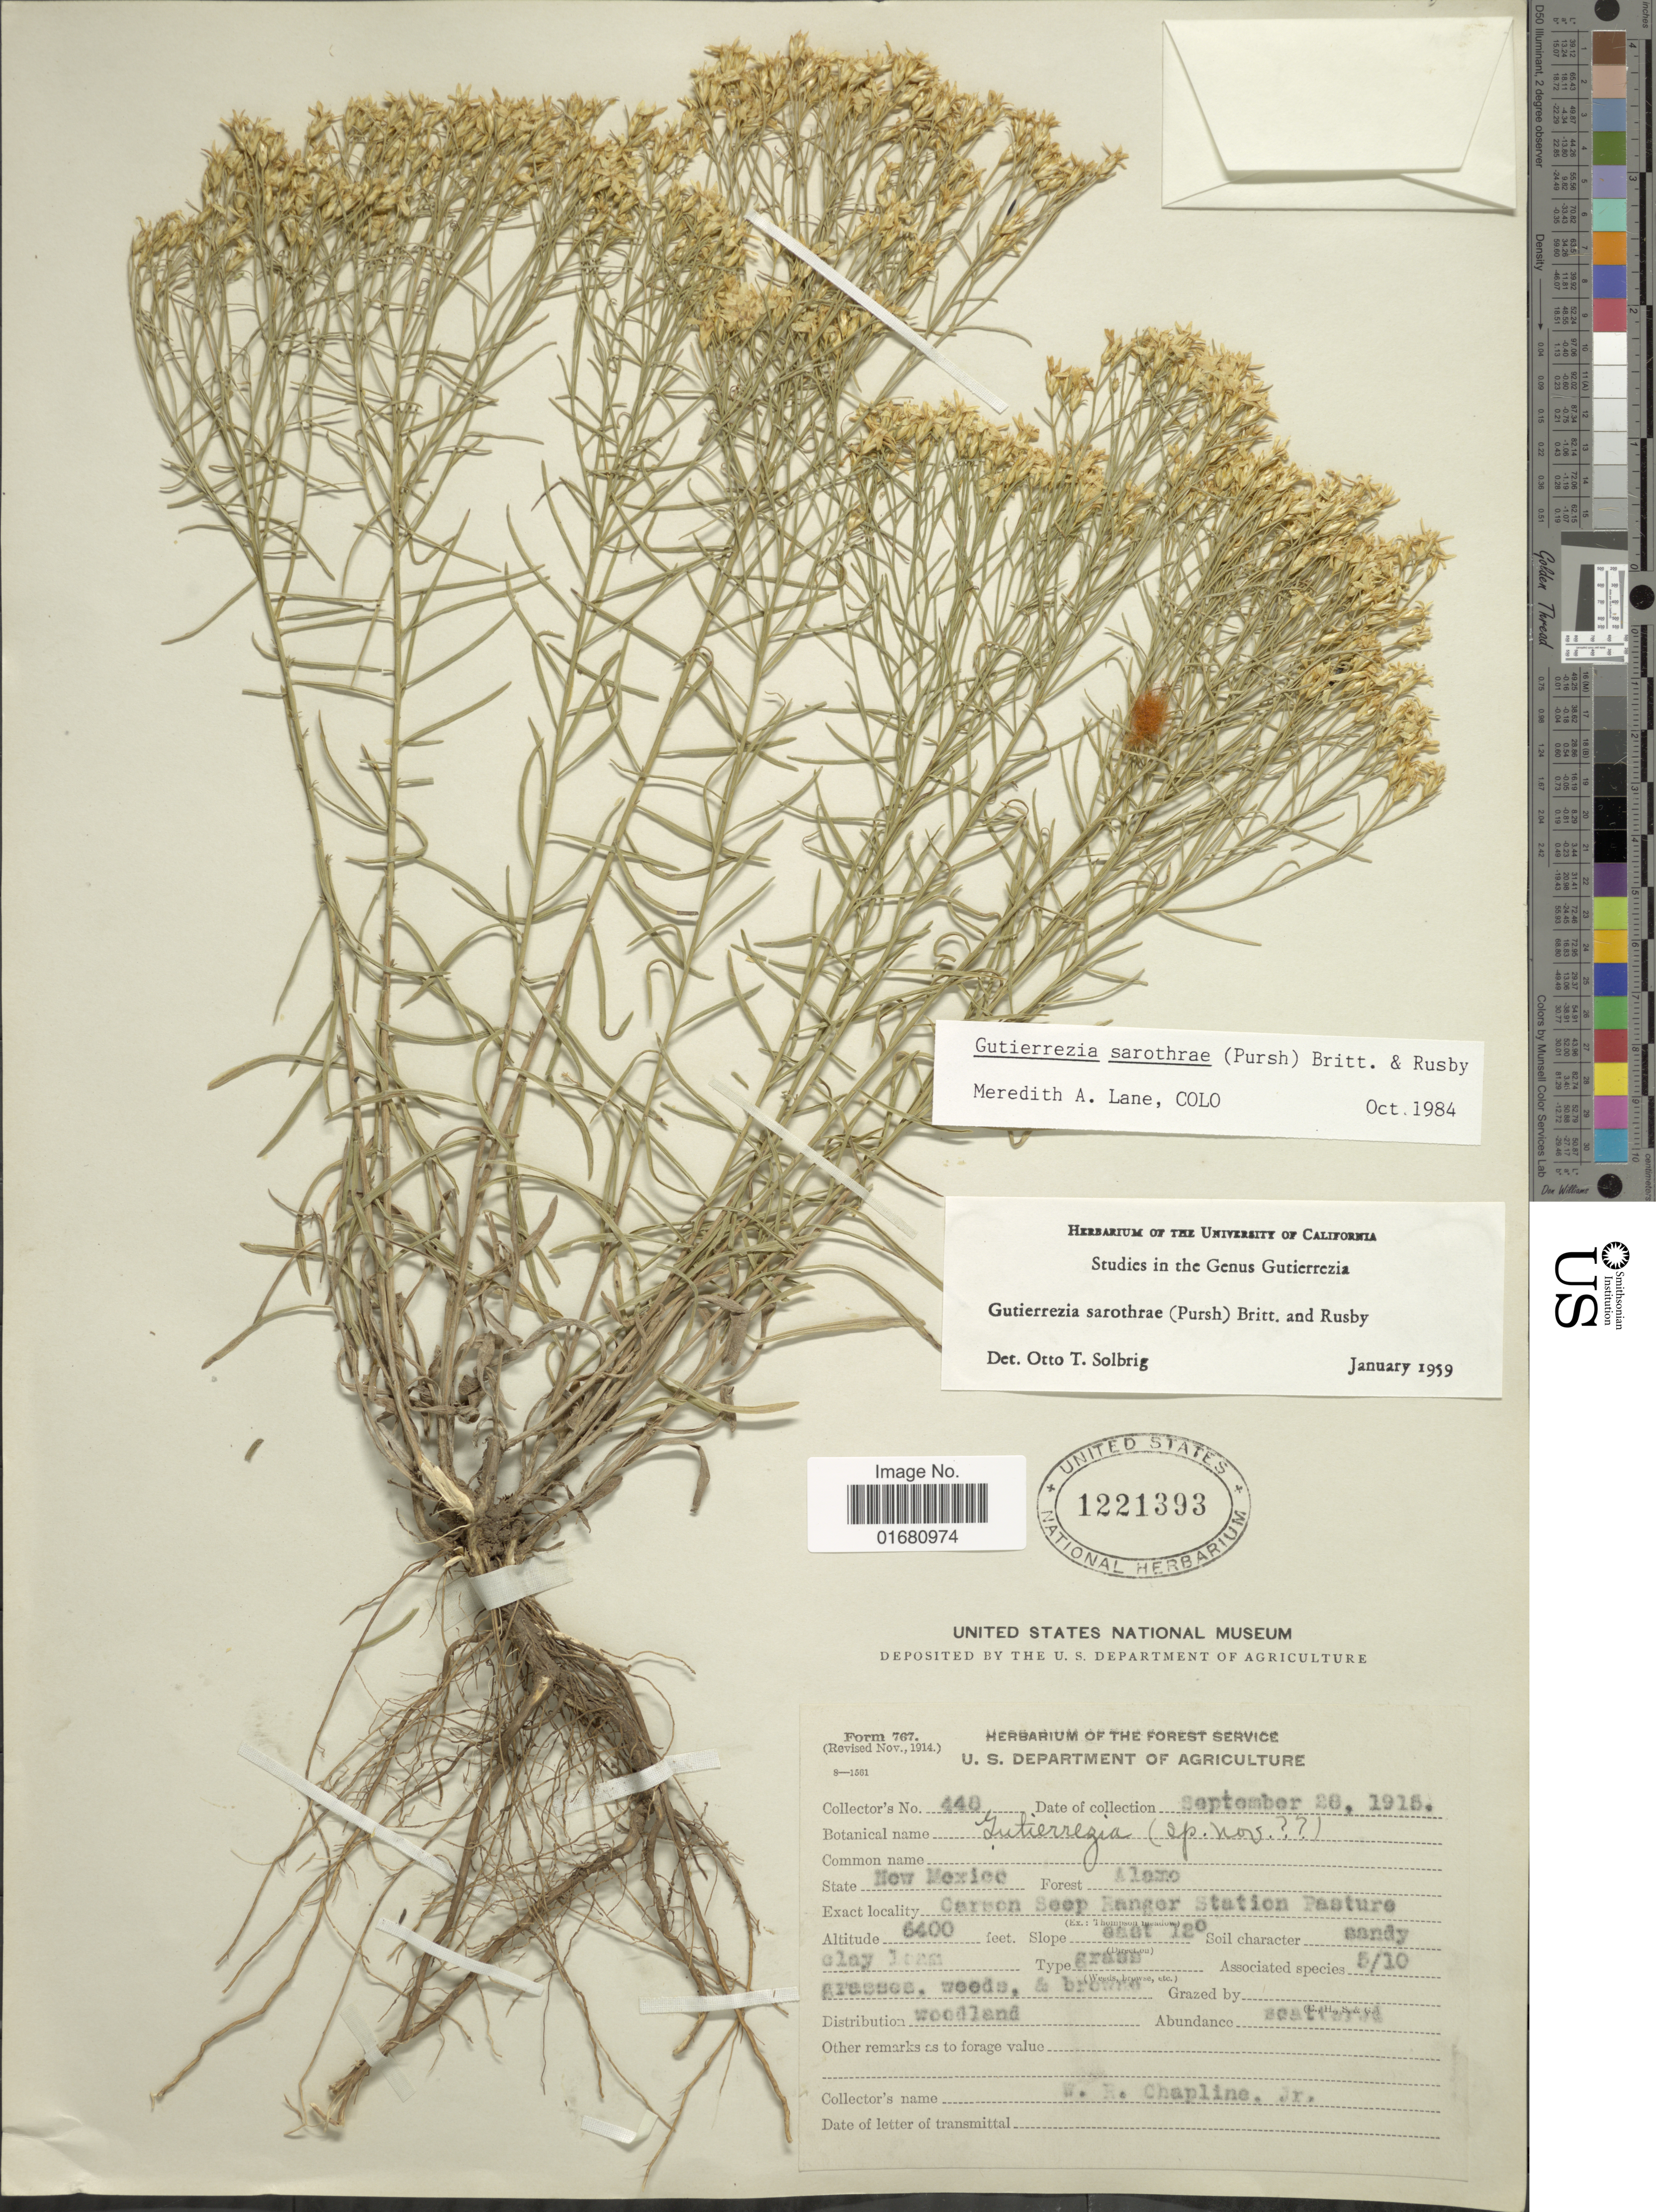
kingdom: Plantae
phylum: Tracheophyta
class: Magnoliopsida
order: Asterales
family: Asteraceae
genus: Gutierrezia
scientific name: Gutierrezia sarothrae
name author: (Pursh) Britton & Rusby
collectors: W. Chapline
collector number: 448*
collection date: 1915-09-28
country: United States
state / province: New Mexico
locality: Alamo Forest, Carson Seep Ranger Station Pasture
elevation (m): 1951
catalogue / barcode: US 1221393